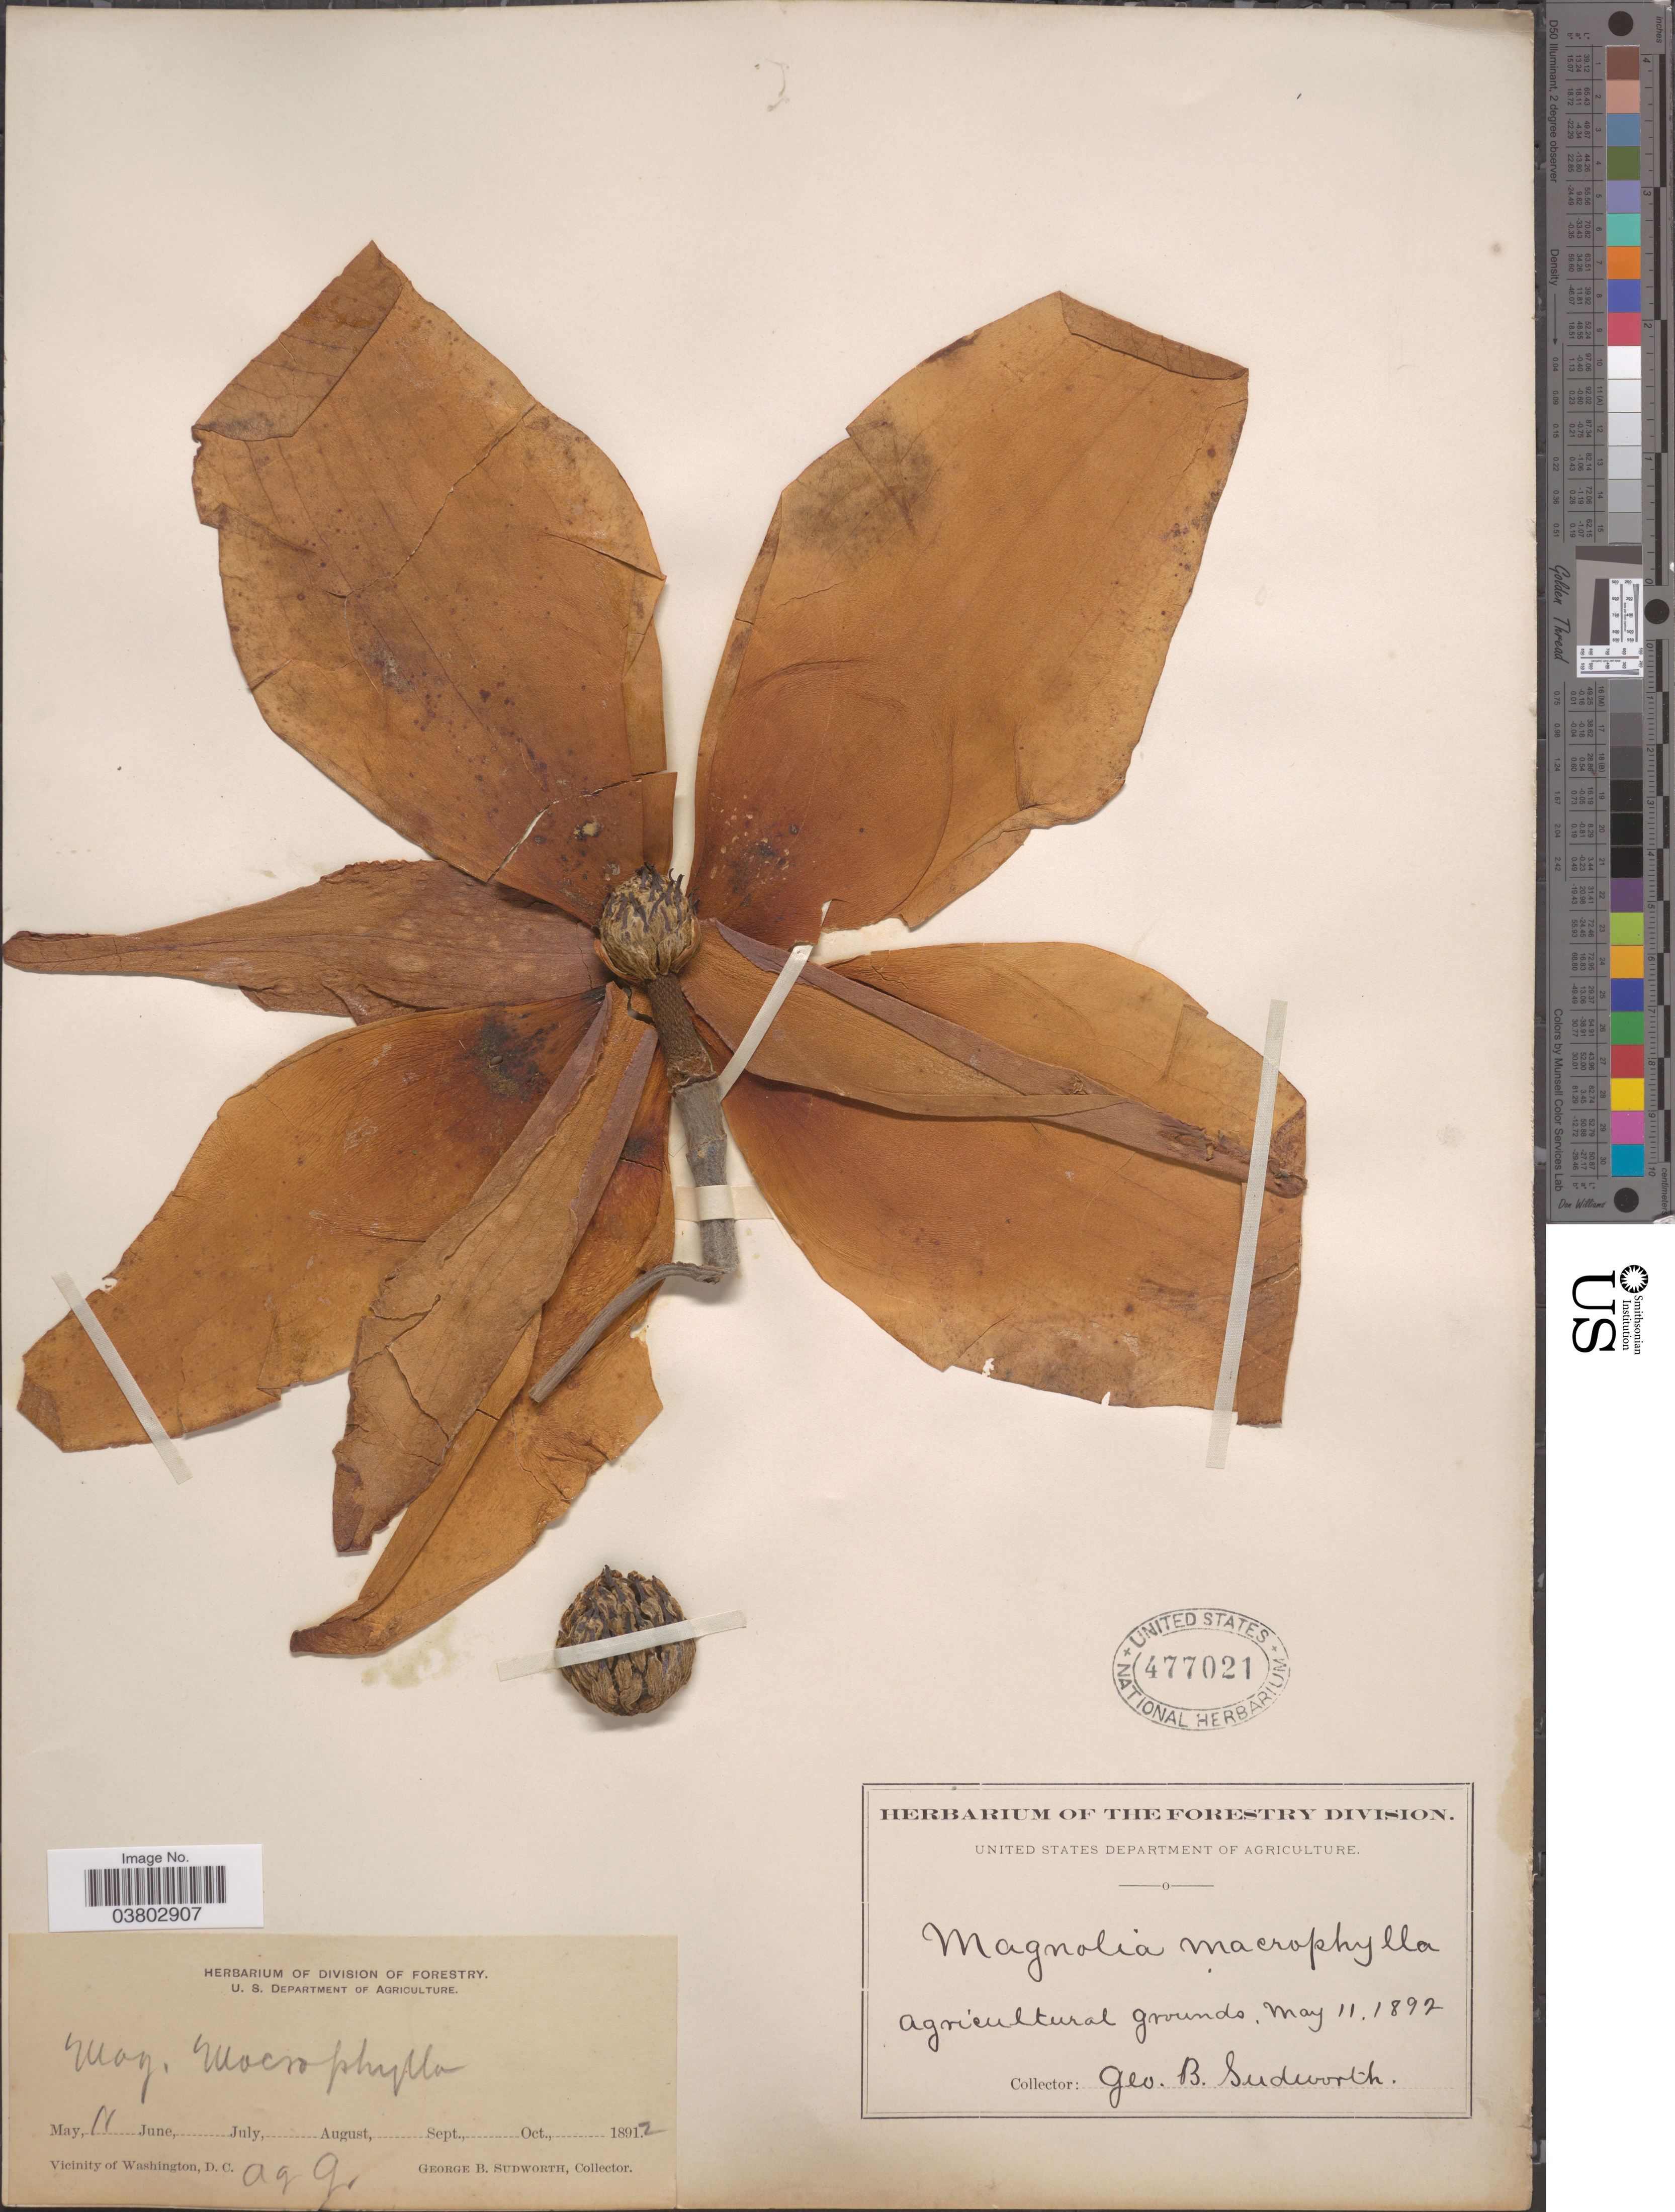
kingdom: Plantae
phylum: Tracheophyta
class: Magnoliopsida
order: Magnoliales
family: Magnoliaceae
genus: Magnolia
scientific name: Magnolia macrophylla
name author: Michx.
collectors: G. B. Sudworth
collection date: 1892-05-11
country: United States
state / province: District of Columbia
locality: Vicinity of Washington. Agricultural grounds.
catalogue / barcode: US 477021